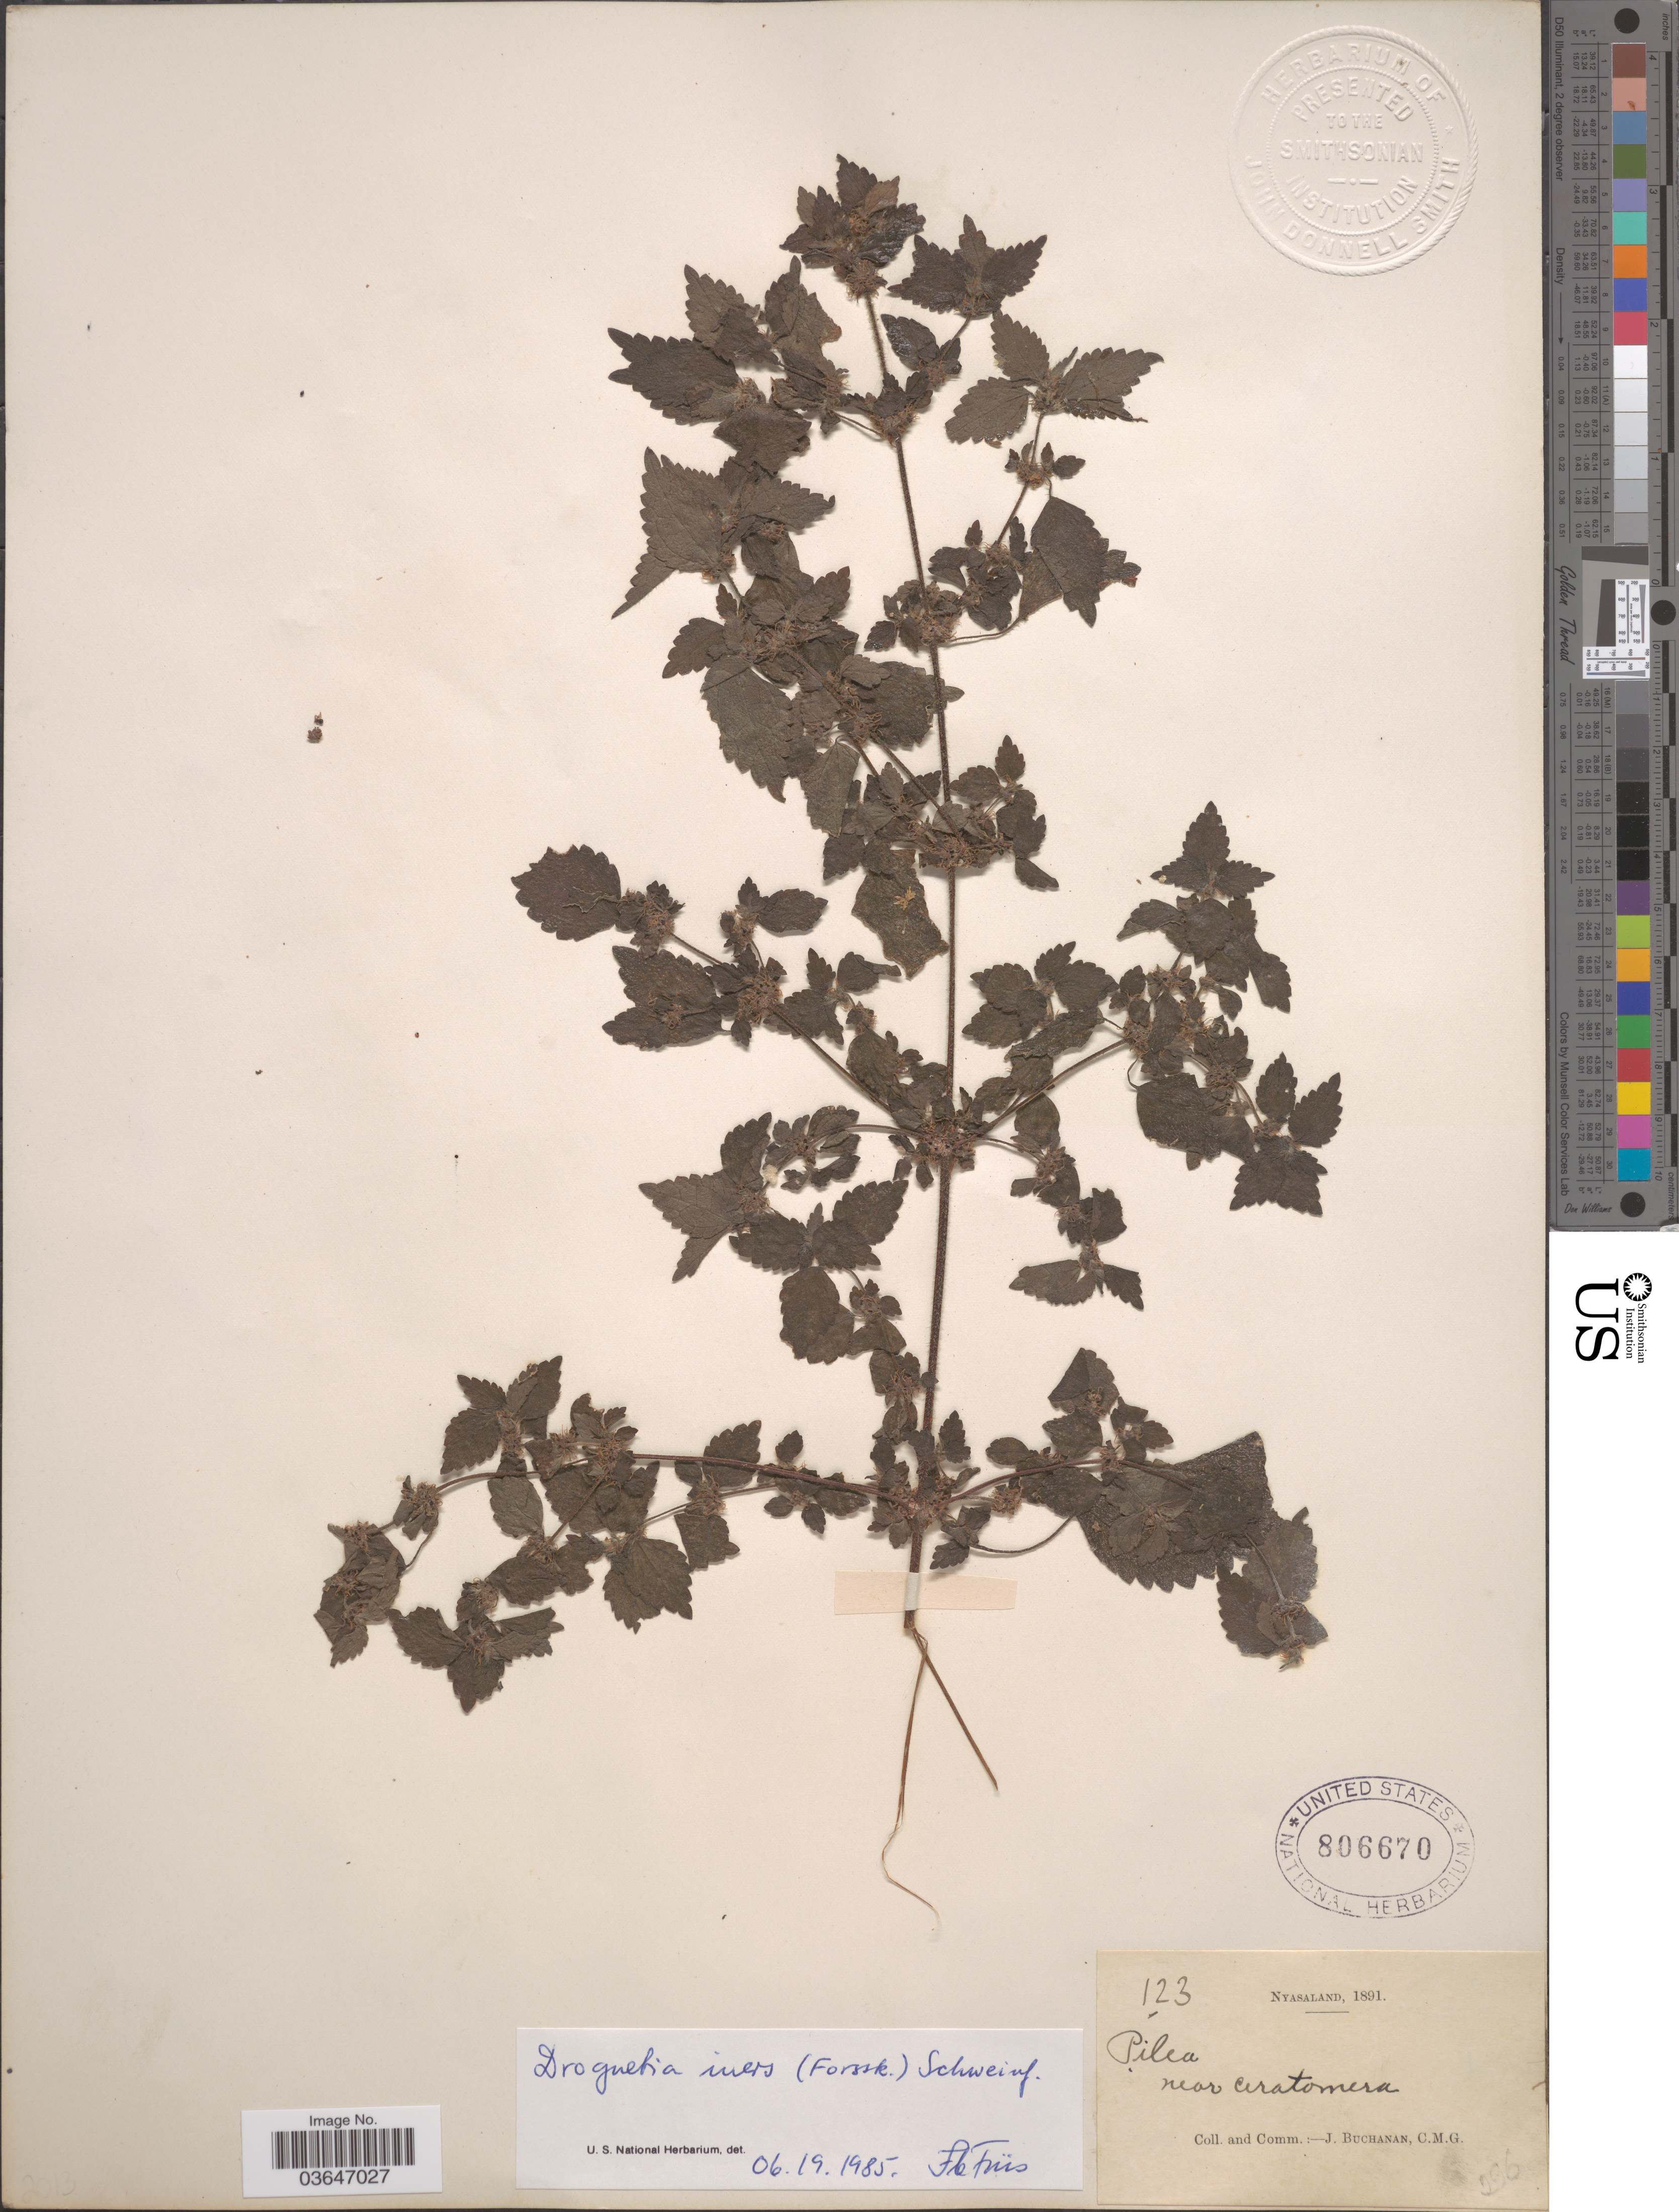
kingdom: Plantae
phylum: Tracheophyta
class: Magnoliopsida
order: Rosales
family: Urticaceae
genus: Droguetia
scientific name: Droguetia iners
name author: (Forssk.) Schweinf.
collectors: J. Buchanan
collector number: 123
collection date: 1891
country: Malawi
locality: Nyasaland. Near Ceratomera.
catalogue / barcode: US 806670